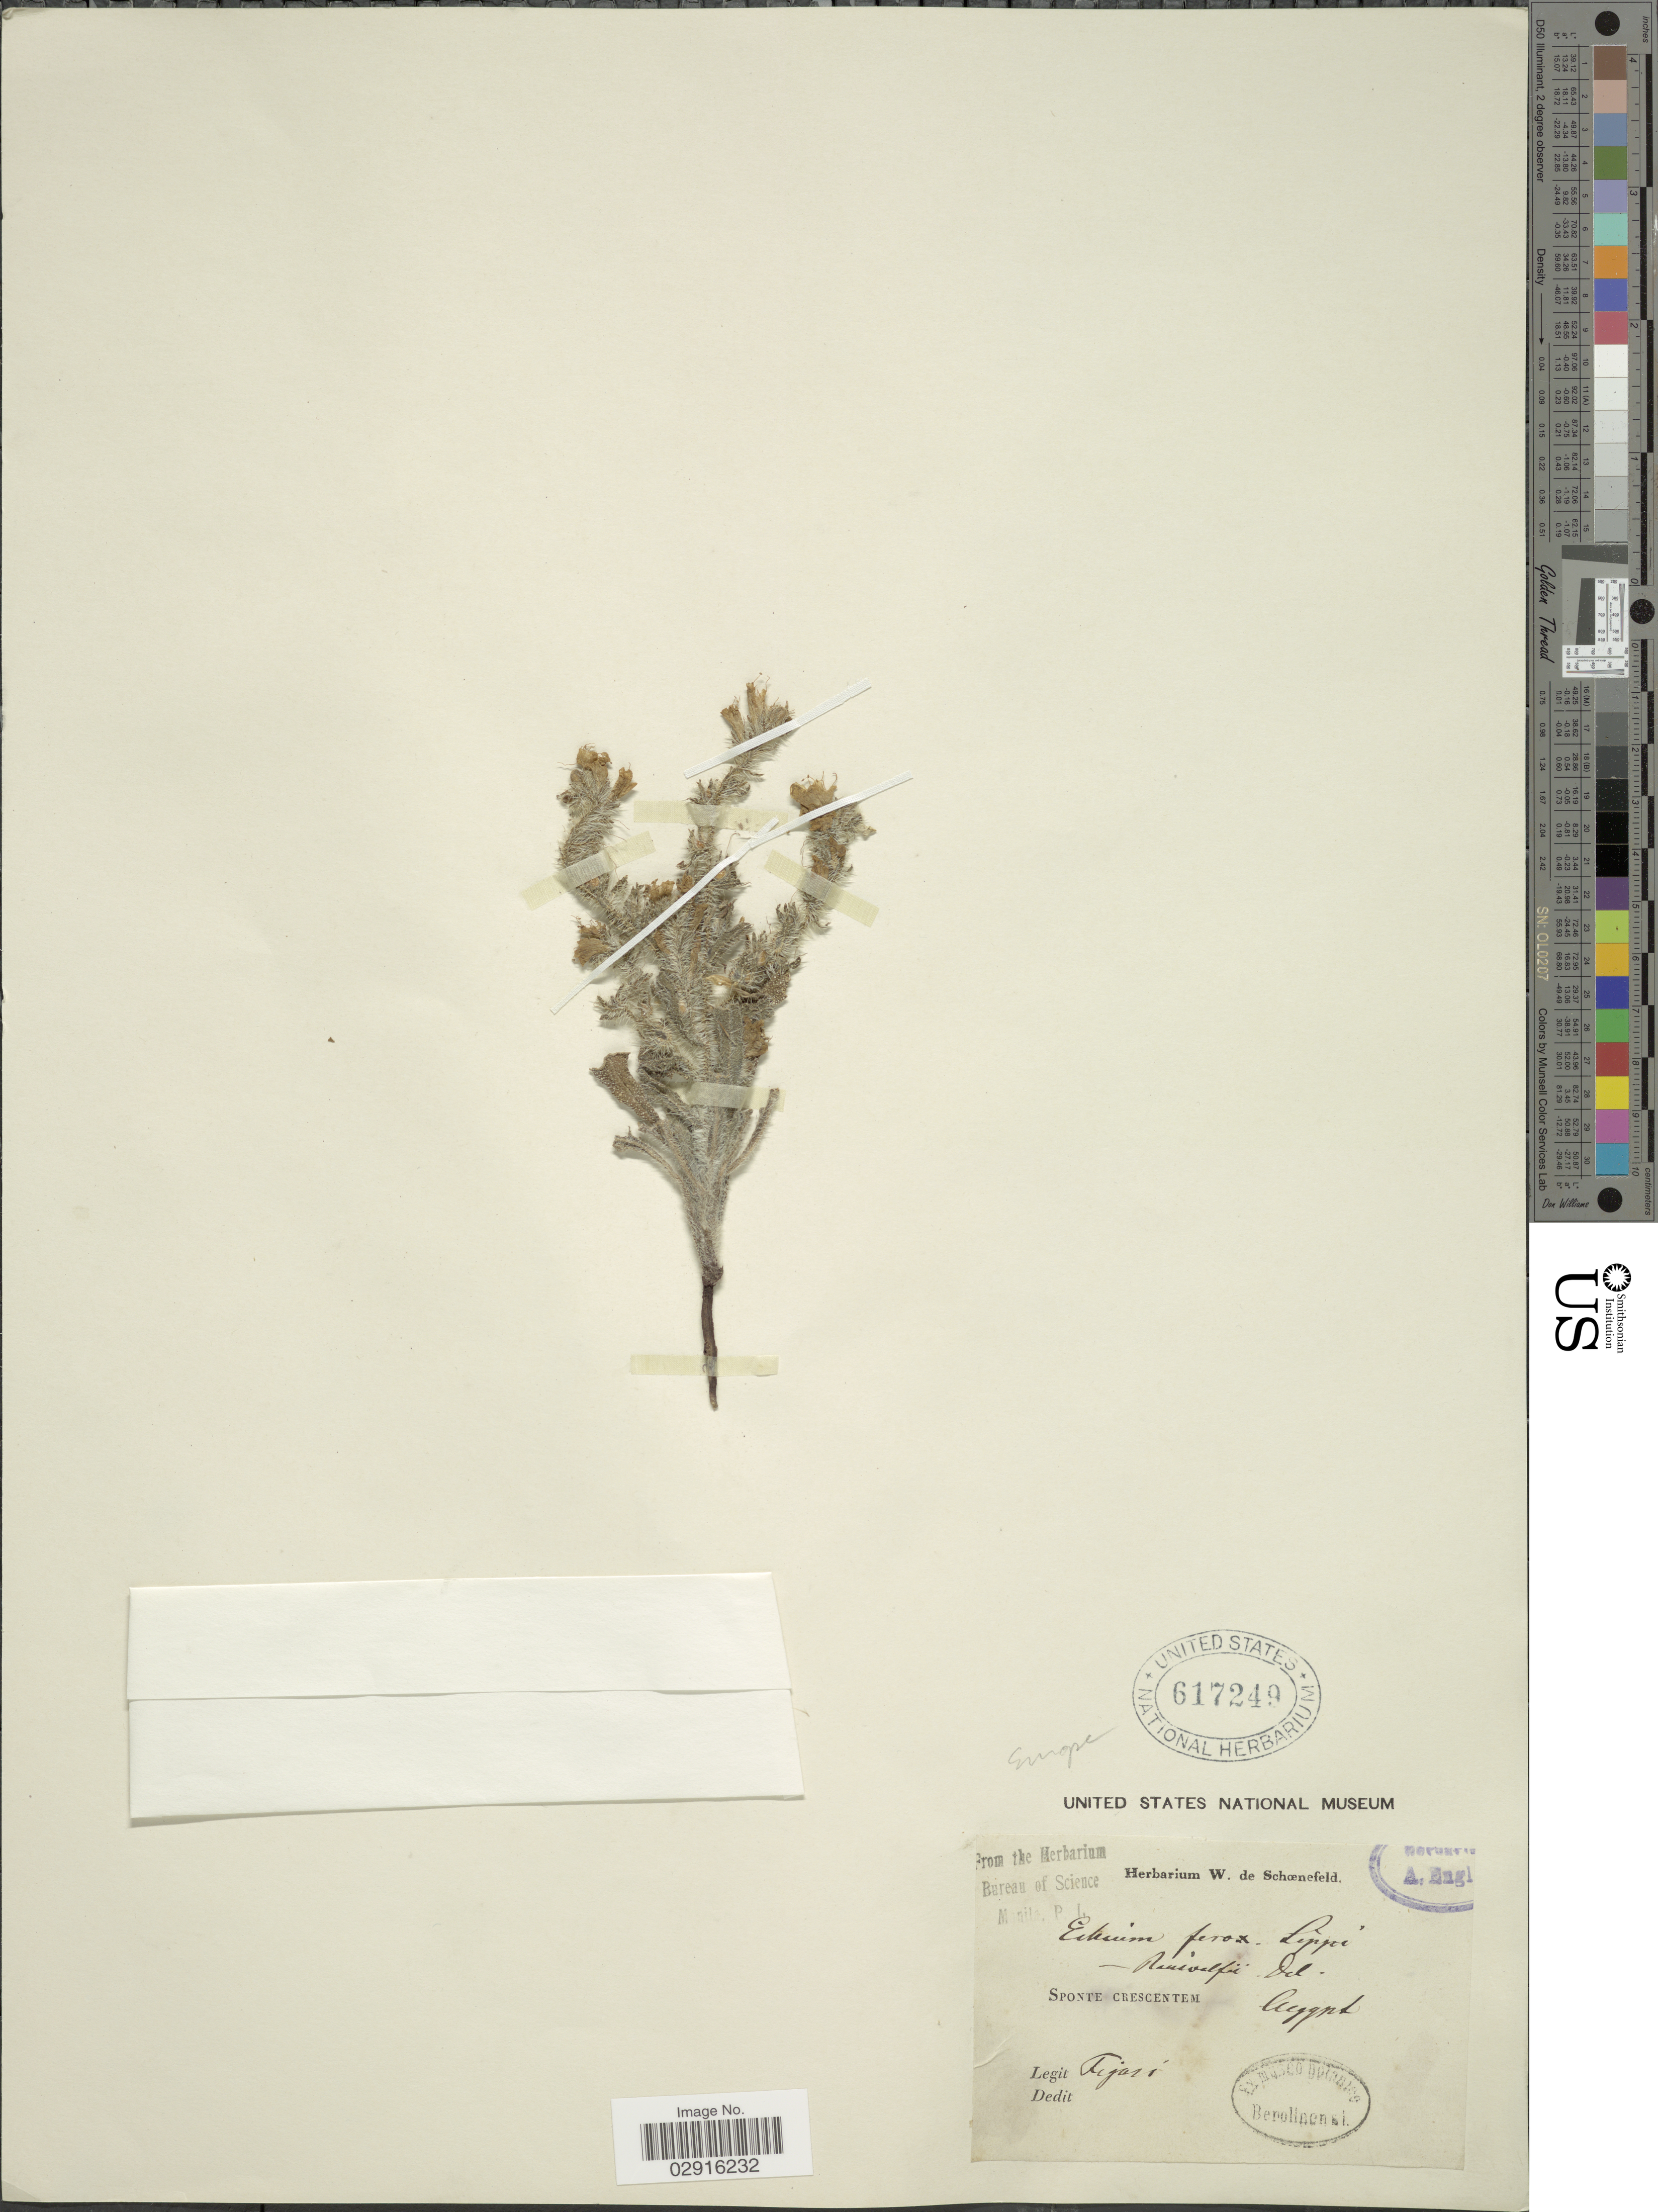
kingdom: Plantae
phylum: Tracheophyta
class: Magnoliopsida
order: Boraginales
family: Boraginaceae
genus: Echium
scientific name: Echium ferox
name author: Pers.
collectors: Figari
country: Egypt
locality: Sponte Crescentem.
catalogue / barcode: US 617249